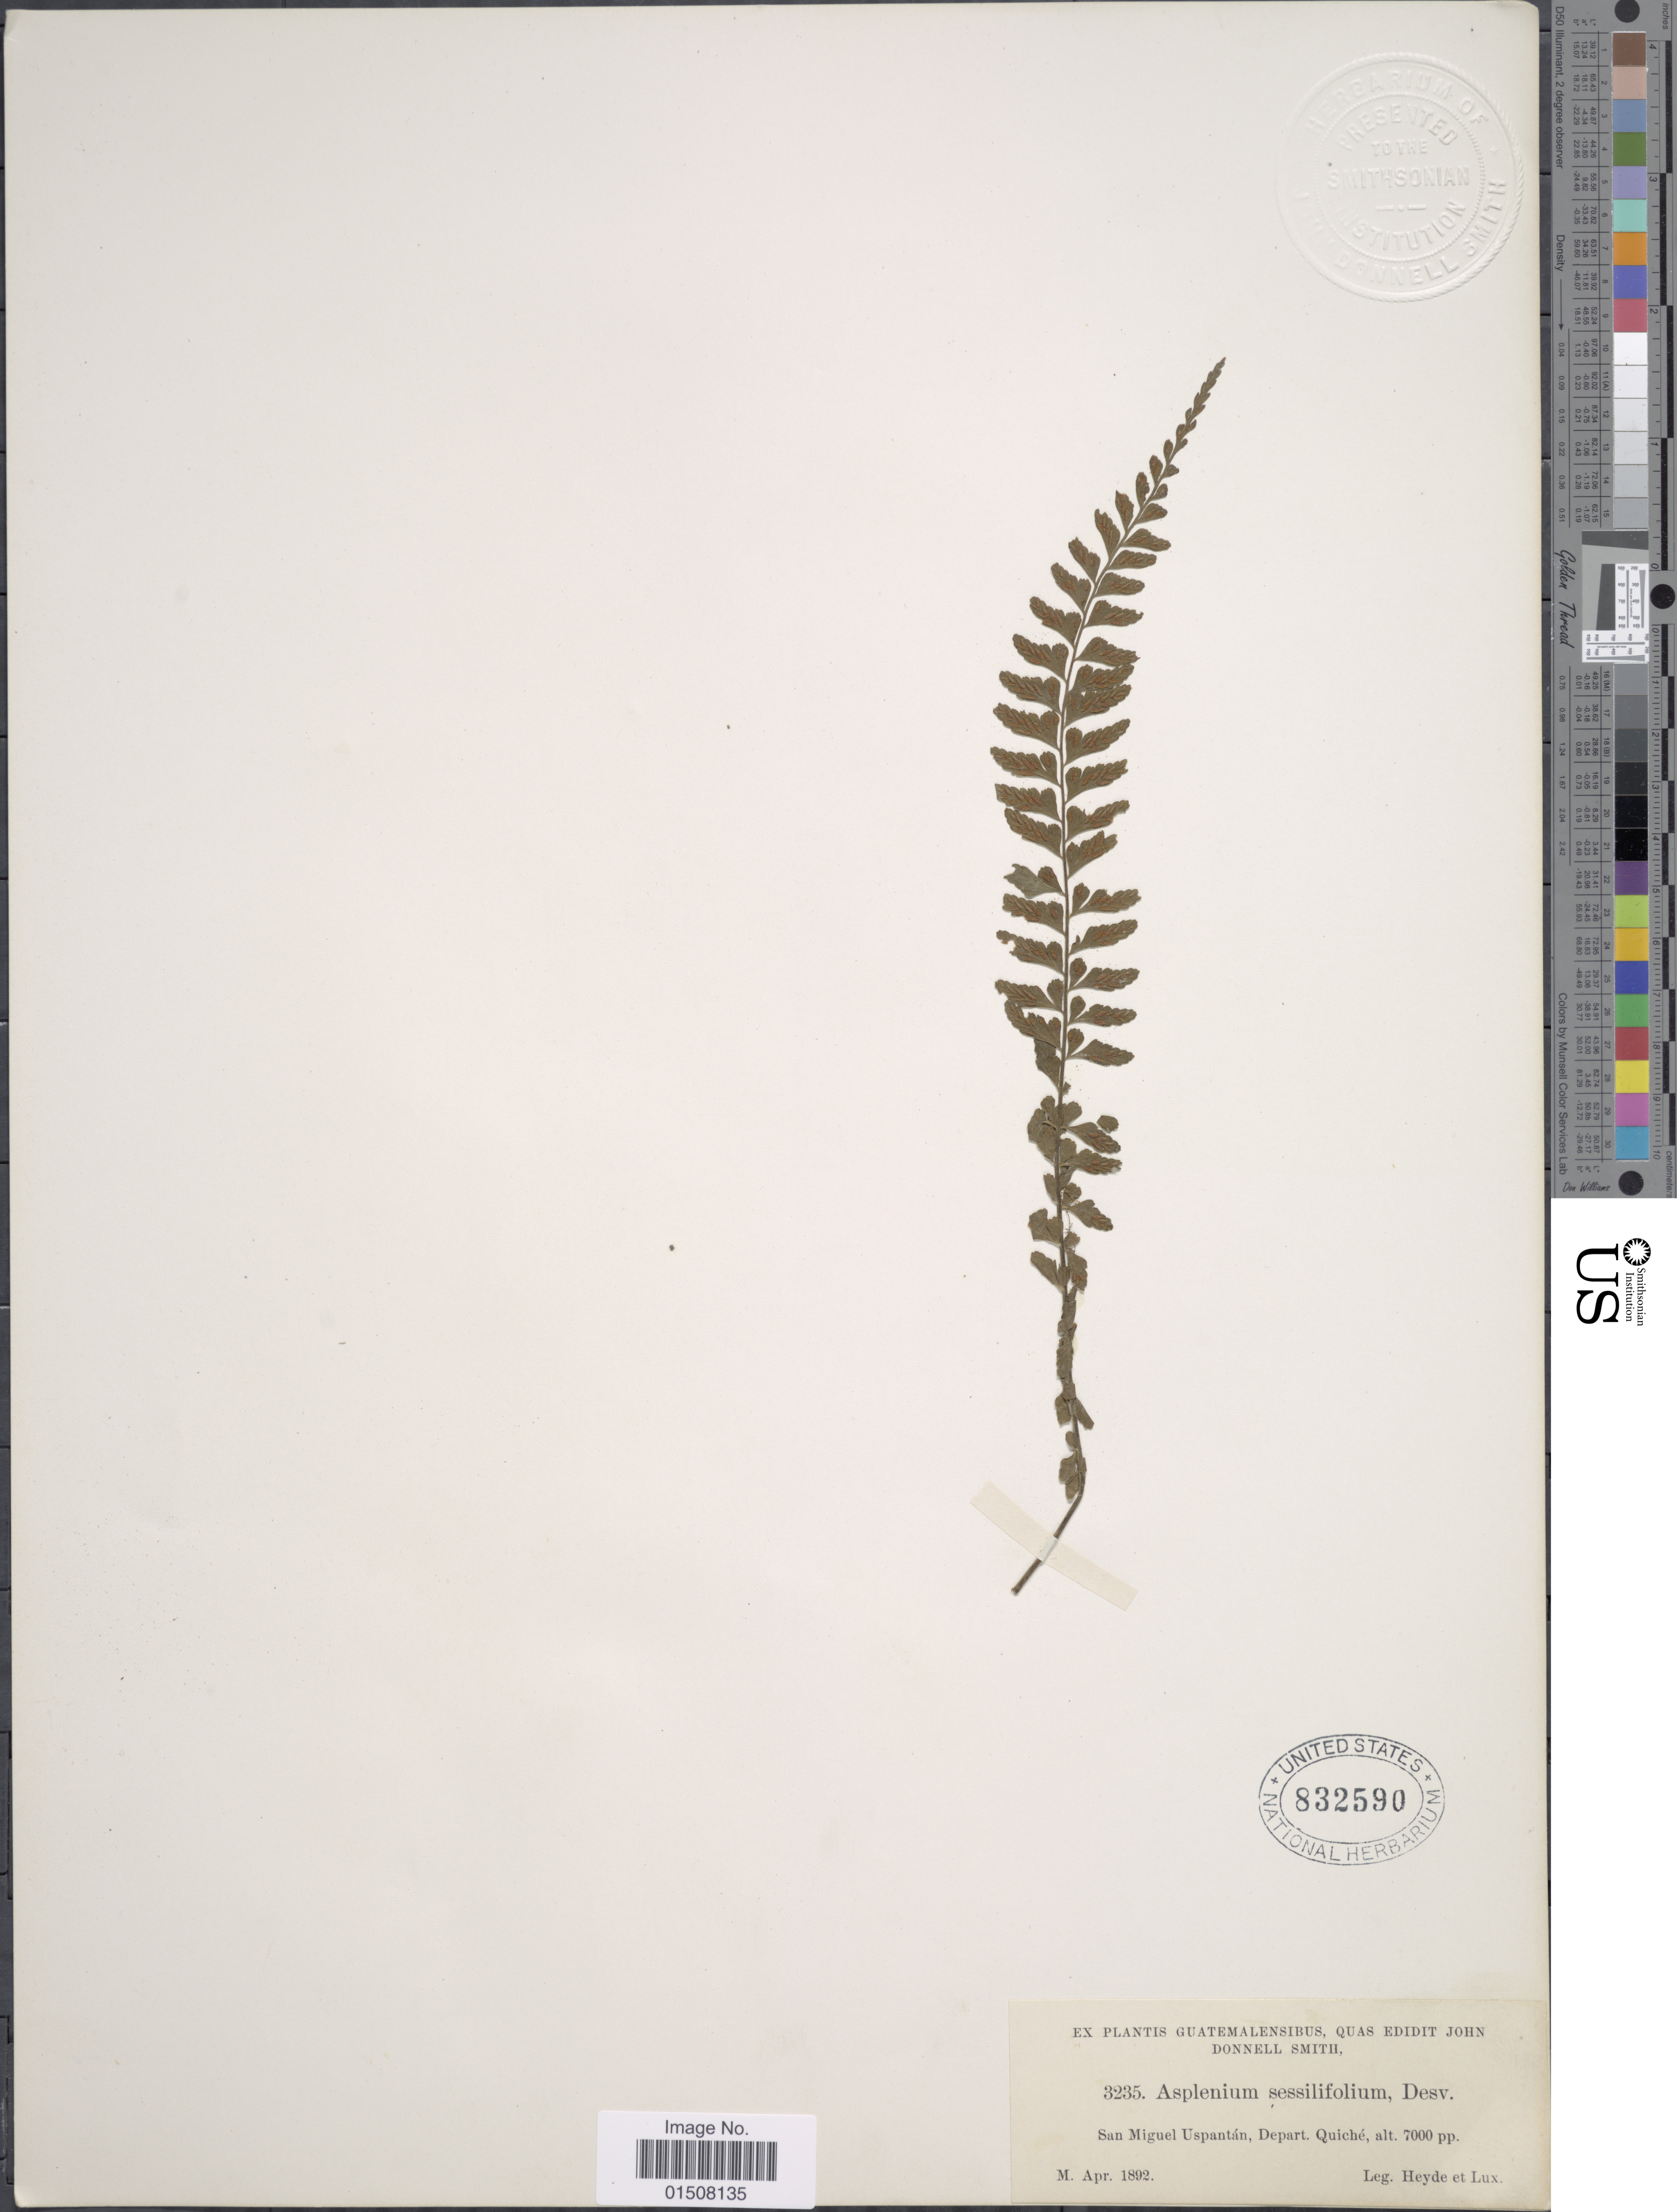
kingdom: Plantae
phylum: Tracheophyta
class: Polypodiopsida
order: Polypodiales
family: Aspleniaceae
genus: Asplenium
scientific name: Asplenium sessilifolium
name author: Desv.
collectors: Heyde & Lux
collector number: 3235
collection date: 1892-04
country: Guatemala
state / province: El Quiché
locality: San Miguel Uspantán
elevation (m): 2134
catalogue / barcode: US 832590